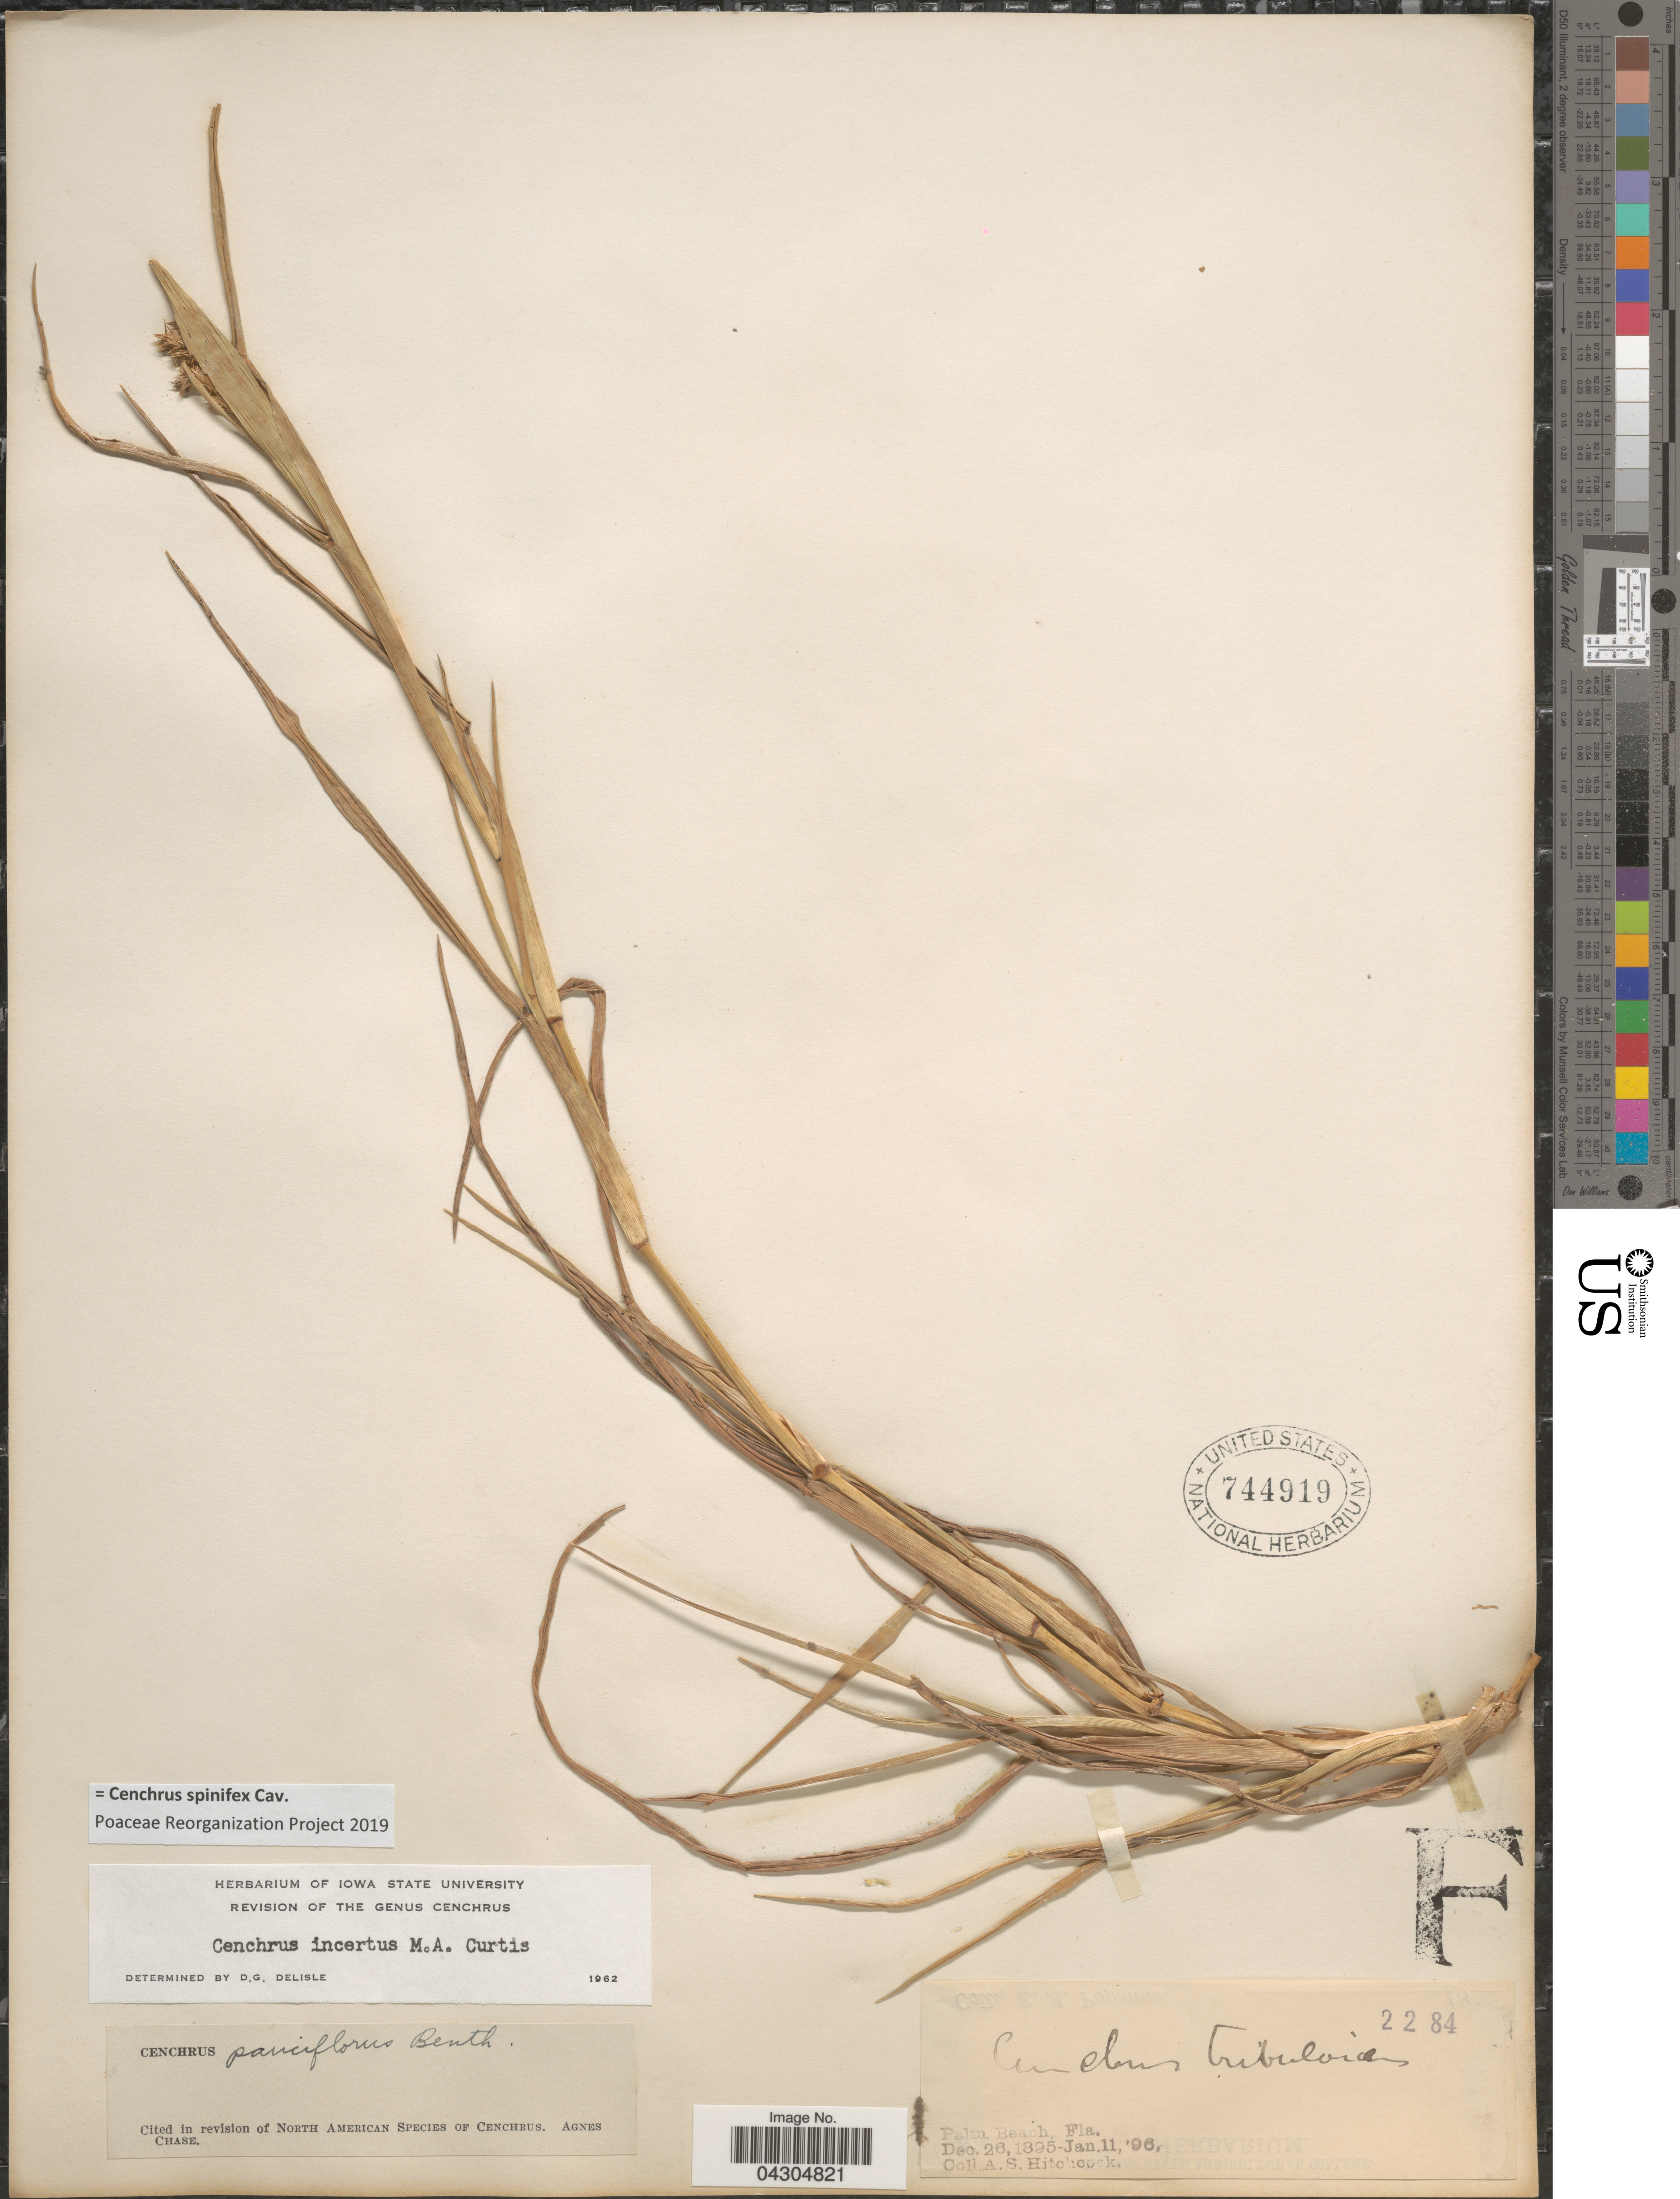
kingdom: Plantae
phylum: Tracheophyta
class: Liliopsida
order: Poales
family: Poaceae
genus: Cenchrus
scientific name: Cenchrus spinifex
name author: Cav.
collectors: A. S. Hitchcock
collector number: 2284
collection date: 1895-12-26/1896-01-11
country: United States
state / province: Florida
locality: Palm Beach.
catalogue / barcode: US 744919